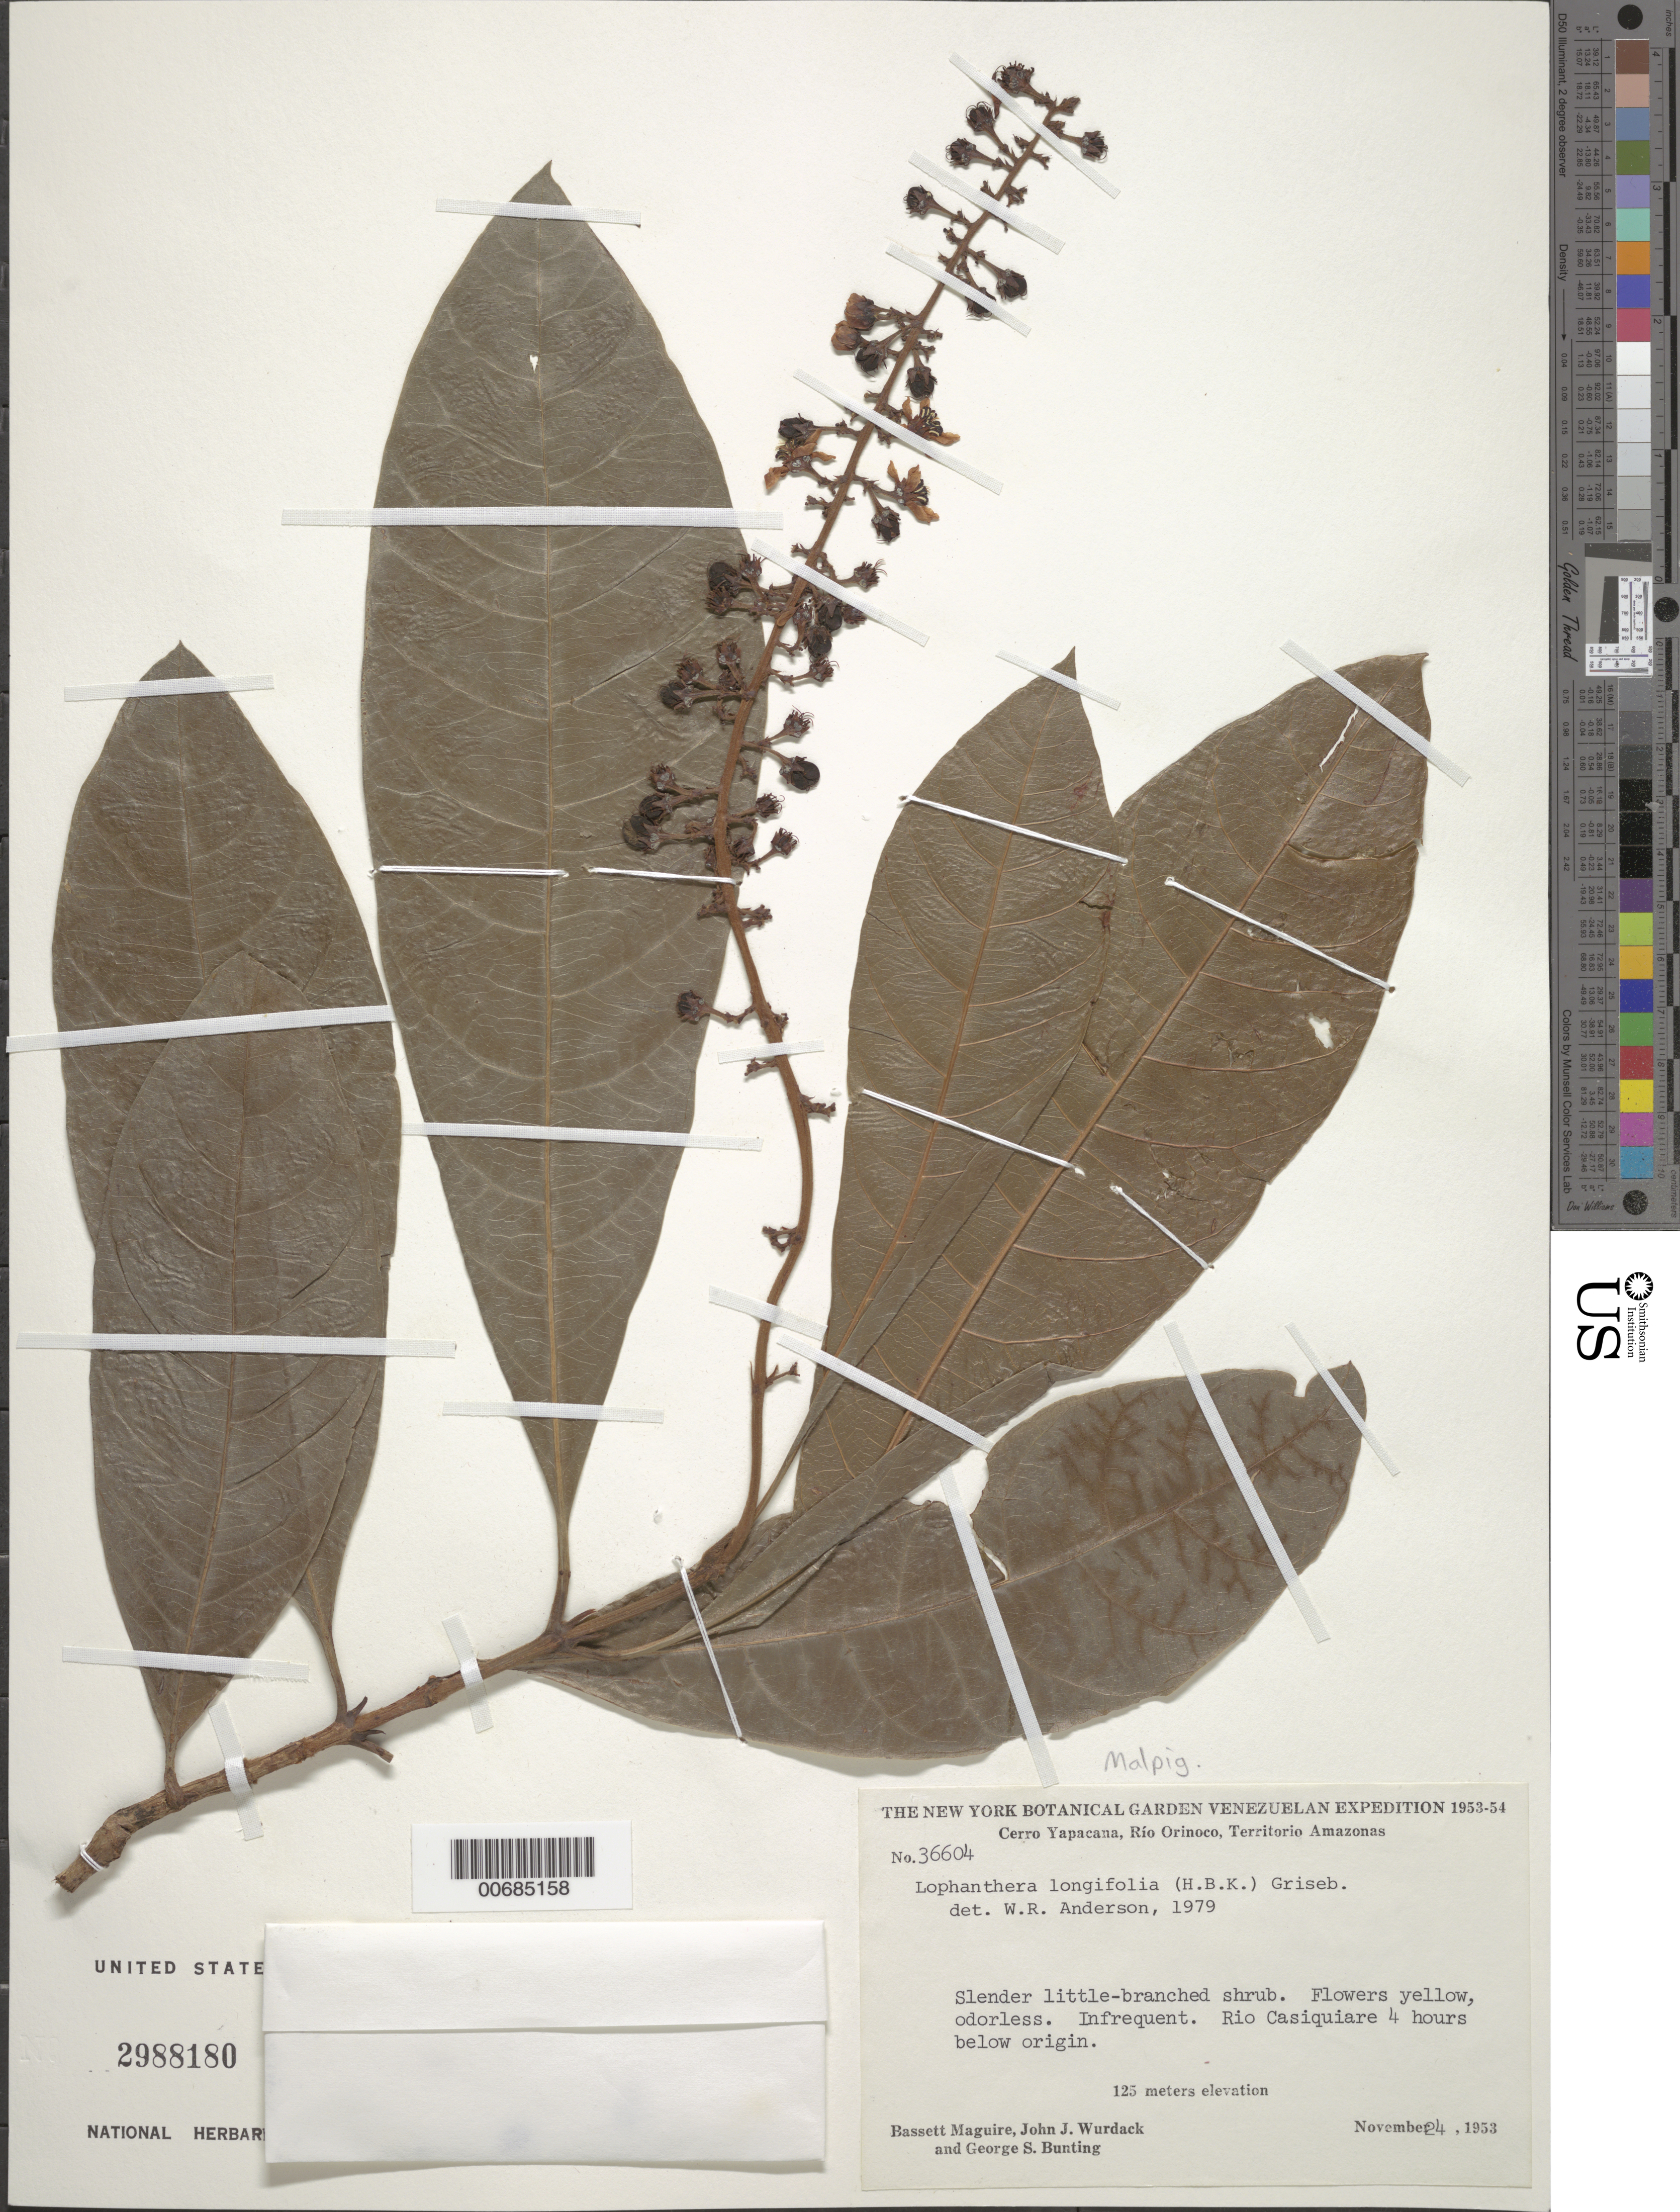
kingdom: Plantae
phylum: Tracheophyta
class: Magnoliopsida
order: Malpighiales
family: Malpighiaceae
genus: Lophanthera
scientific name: Lophanthera longifolia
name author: (Kunth) Griseb.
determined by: Anderson, W. R., (MICH), University of Michigan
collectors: B. Maguire, J. J. Wurdack & G. S. Bunting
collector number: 36604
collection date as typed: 24-Nov-53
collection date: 1953-11-24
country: Venezuela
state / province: Amazonas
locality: Río Orinoco, Cerro Yapacána, 4 hours below origin of Río Casiquiare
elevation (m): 125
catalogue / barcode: US 2988180